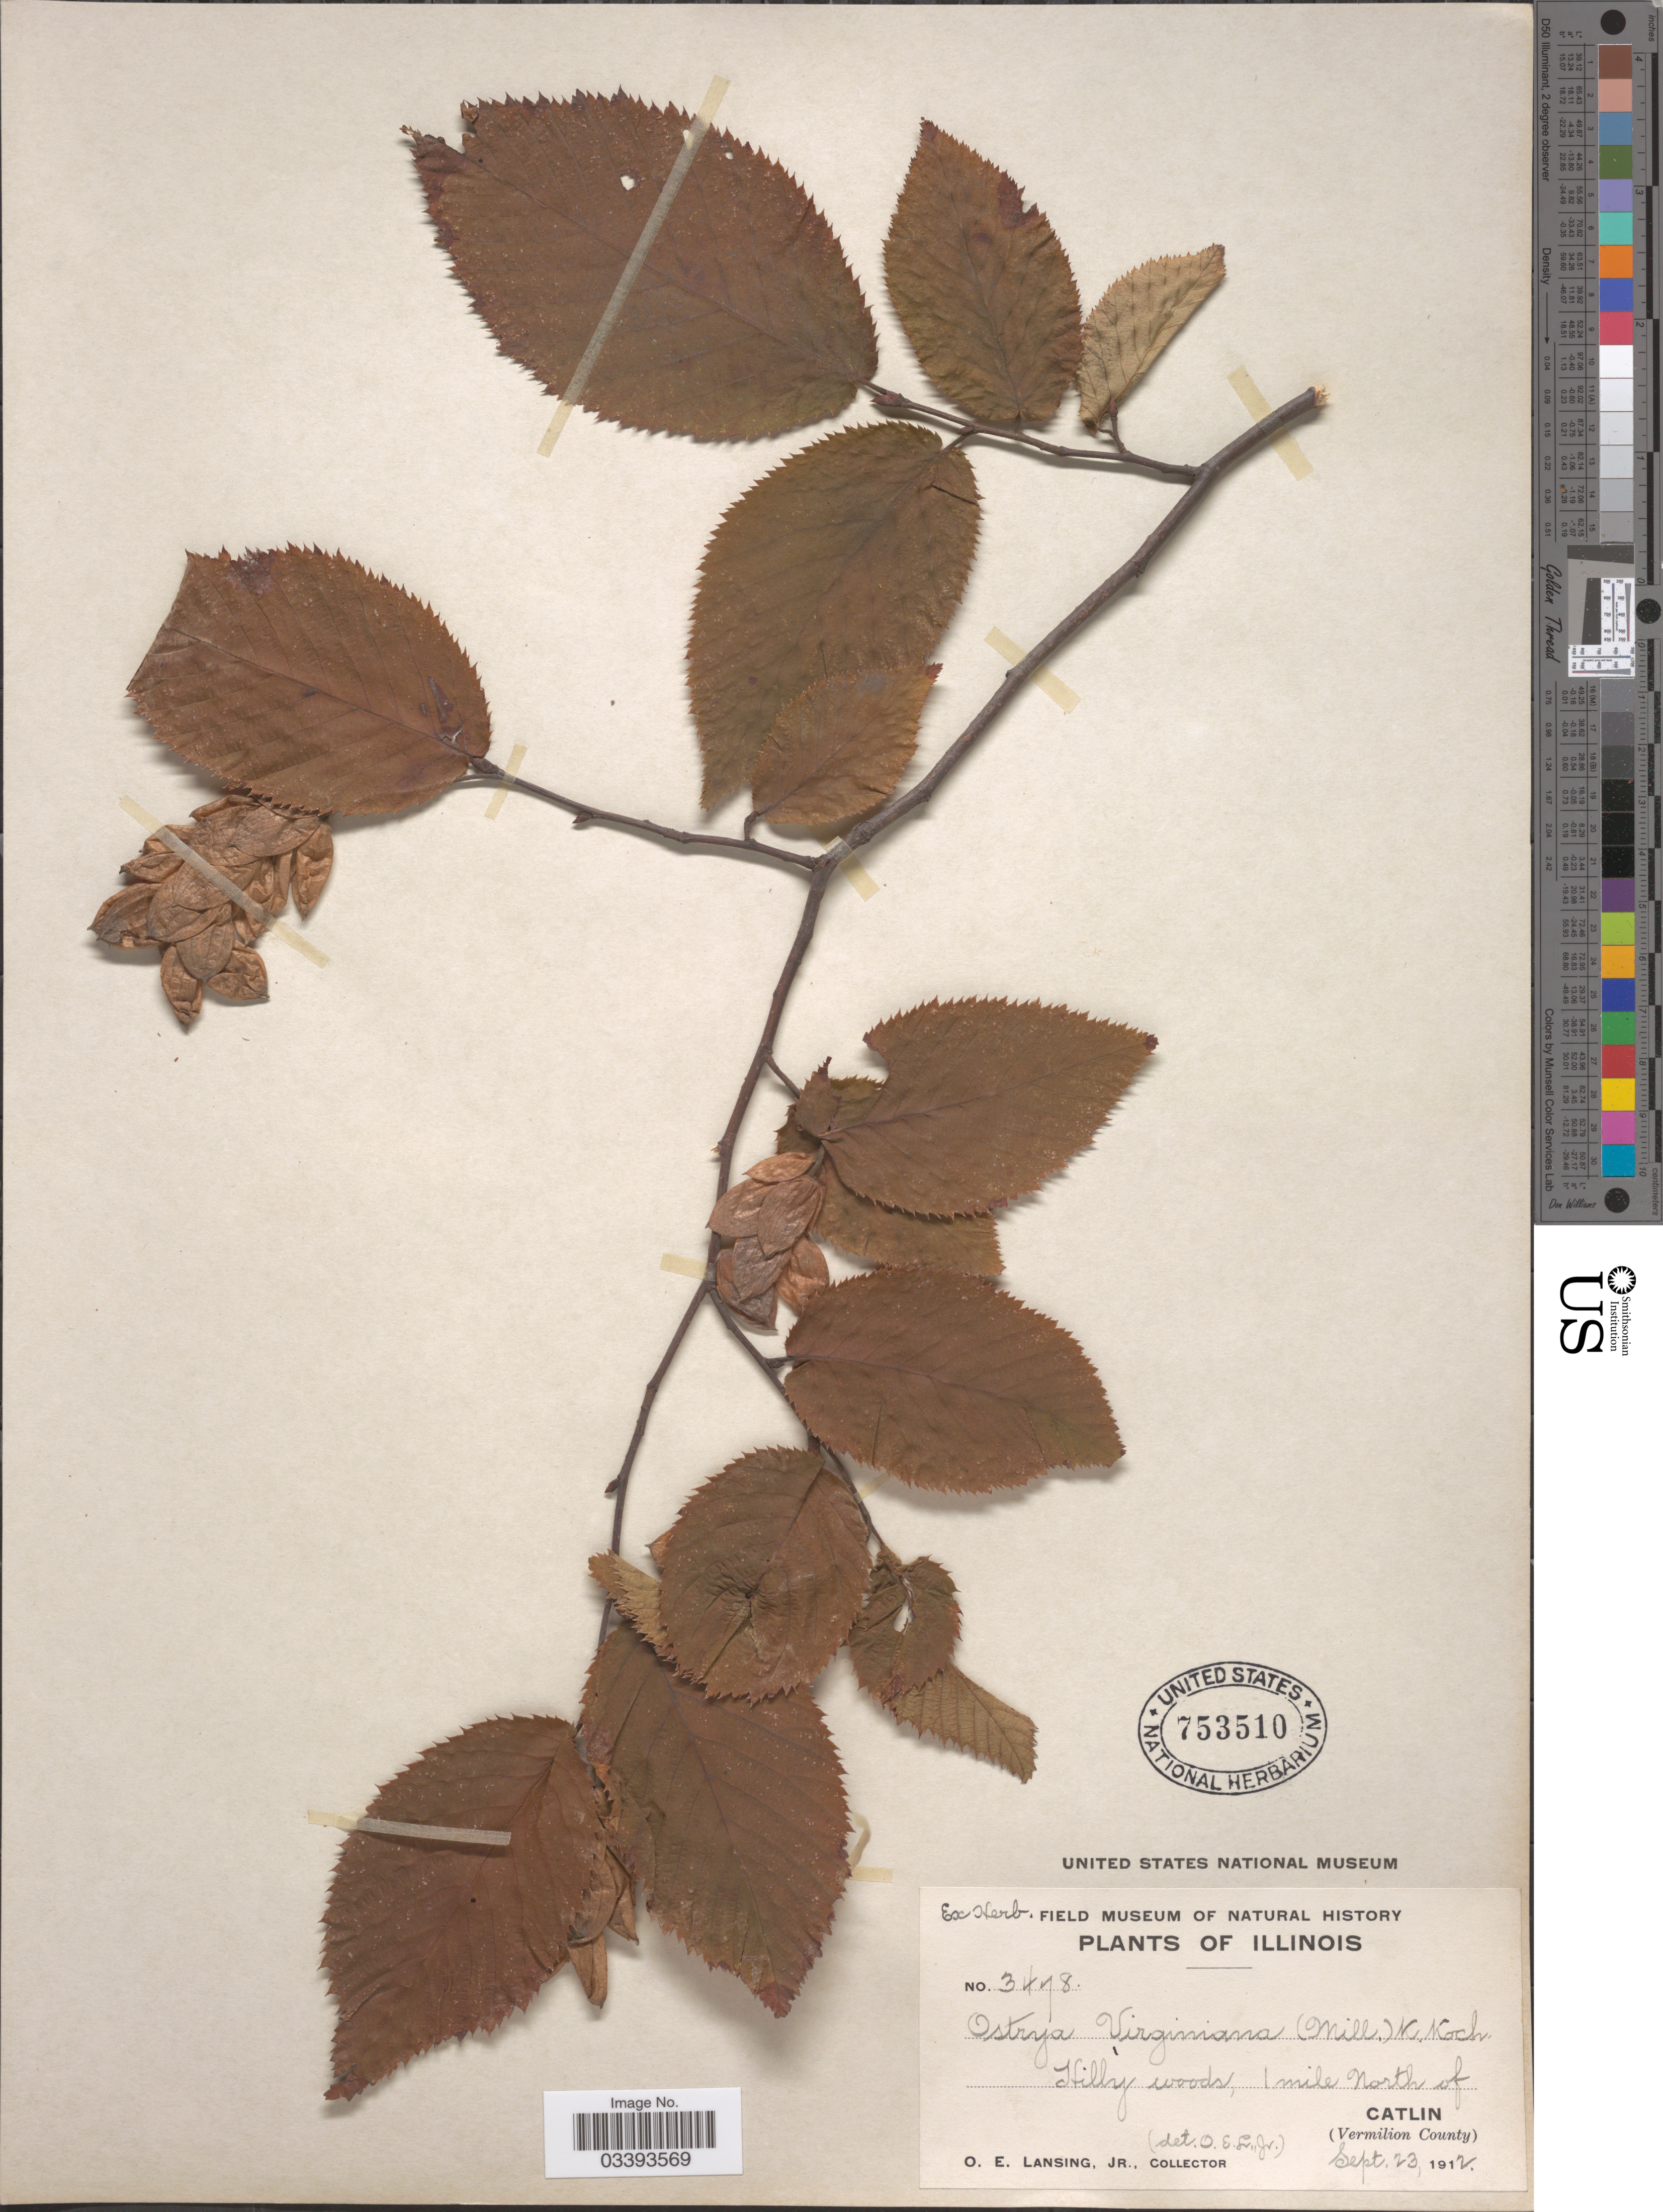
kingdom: Plantae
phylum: Tracheophyta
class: Magnoliopsida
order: Fagales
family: Betulaceae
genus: Ostrya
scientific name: Ostrya virginiana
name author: (Mill.) K. Koch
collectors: O. Lansing Jr.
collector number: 3478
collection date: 1912-09-23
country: United States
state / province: Illinois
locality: Hilly woods, 1 mile North of Catlin (Vermilion County).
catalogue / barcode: US 753510